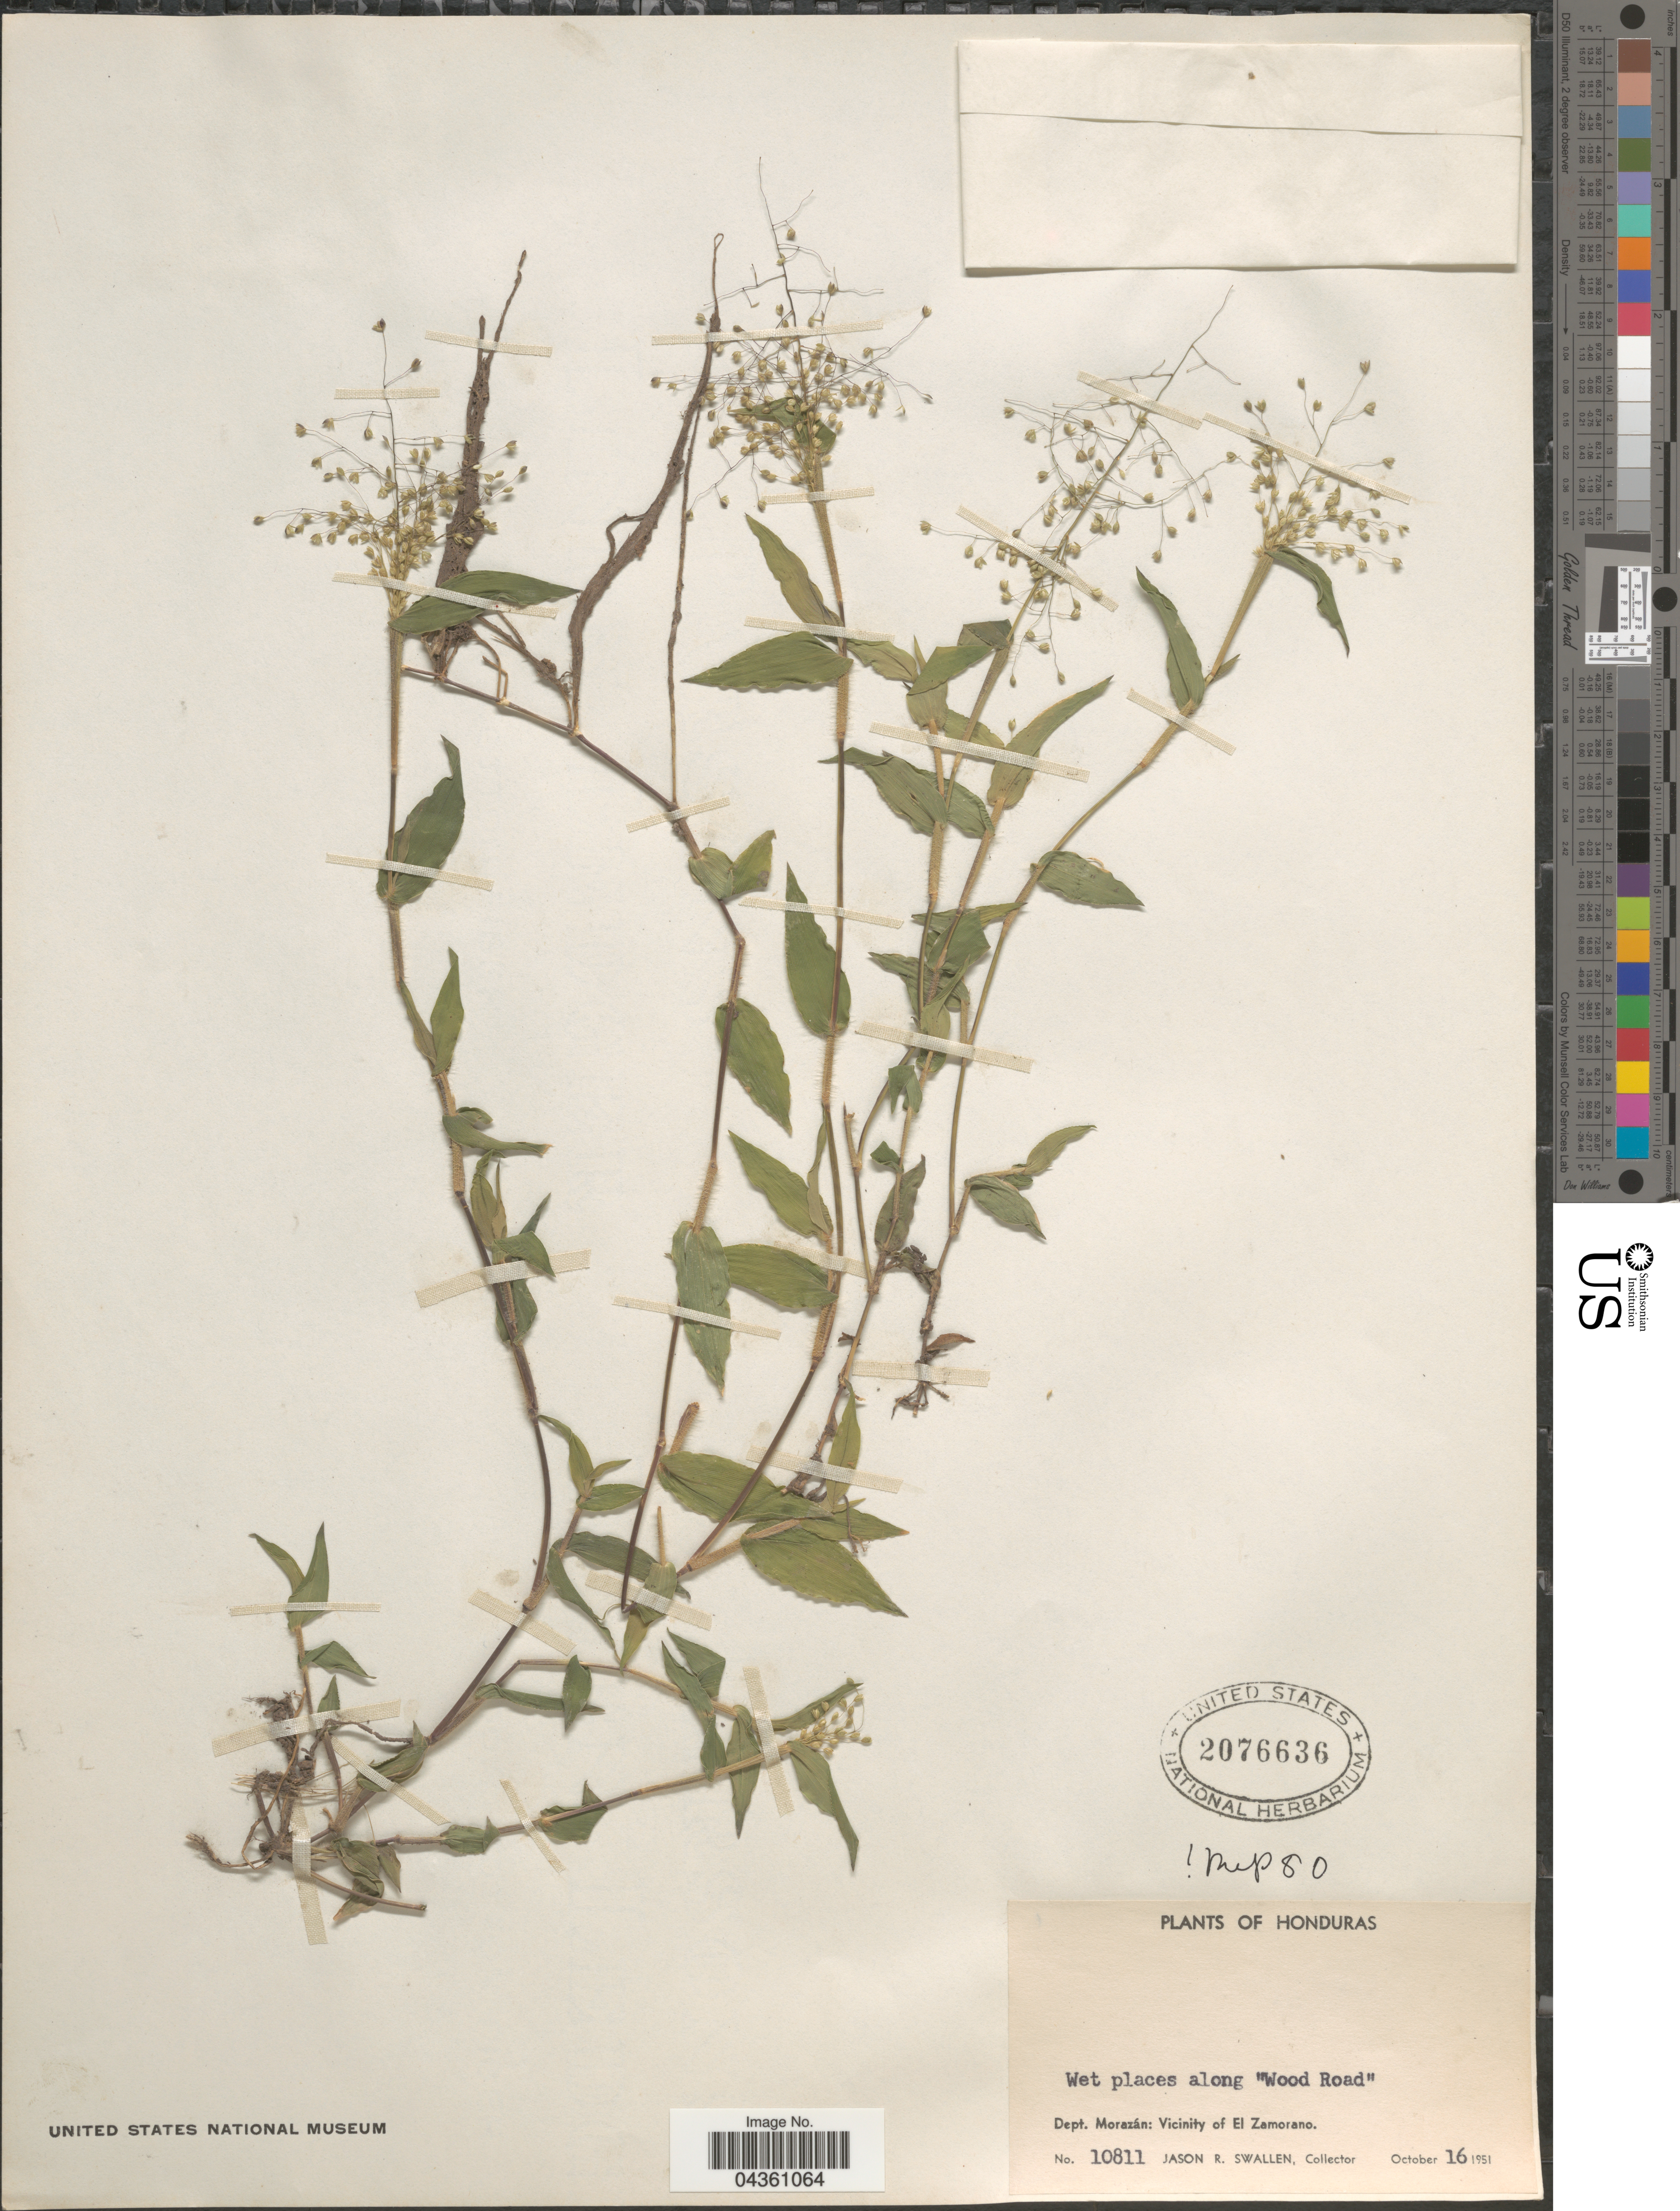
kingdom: Plantae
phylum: Tracheophyta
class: Liliopsida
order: Poales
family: Poaceae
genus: Isachne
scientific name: Isachne pubescens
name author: Swallen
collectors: J. R. Swallen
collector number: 10811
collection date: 1951-10-16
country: Honduras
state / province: Fco. Morazán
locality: Along "Wood Road". Dept. Morazán: Vicinity of El Zamorano.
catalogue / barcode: US 2076636